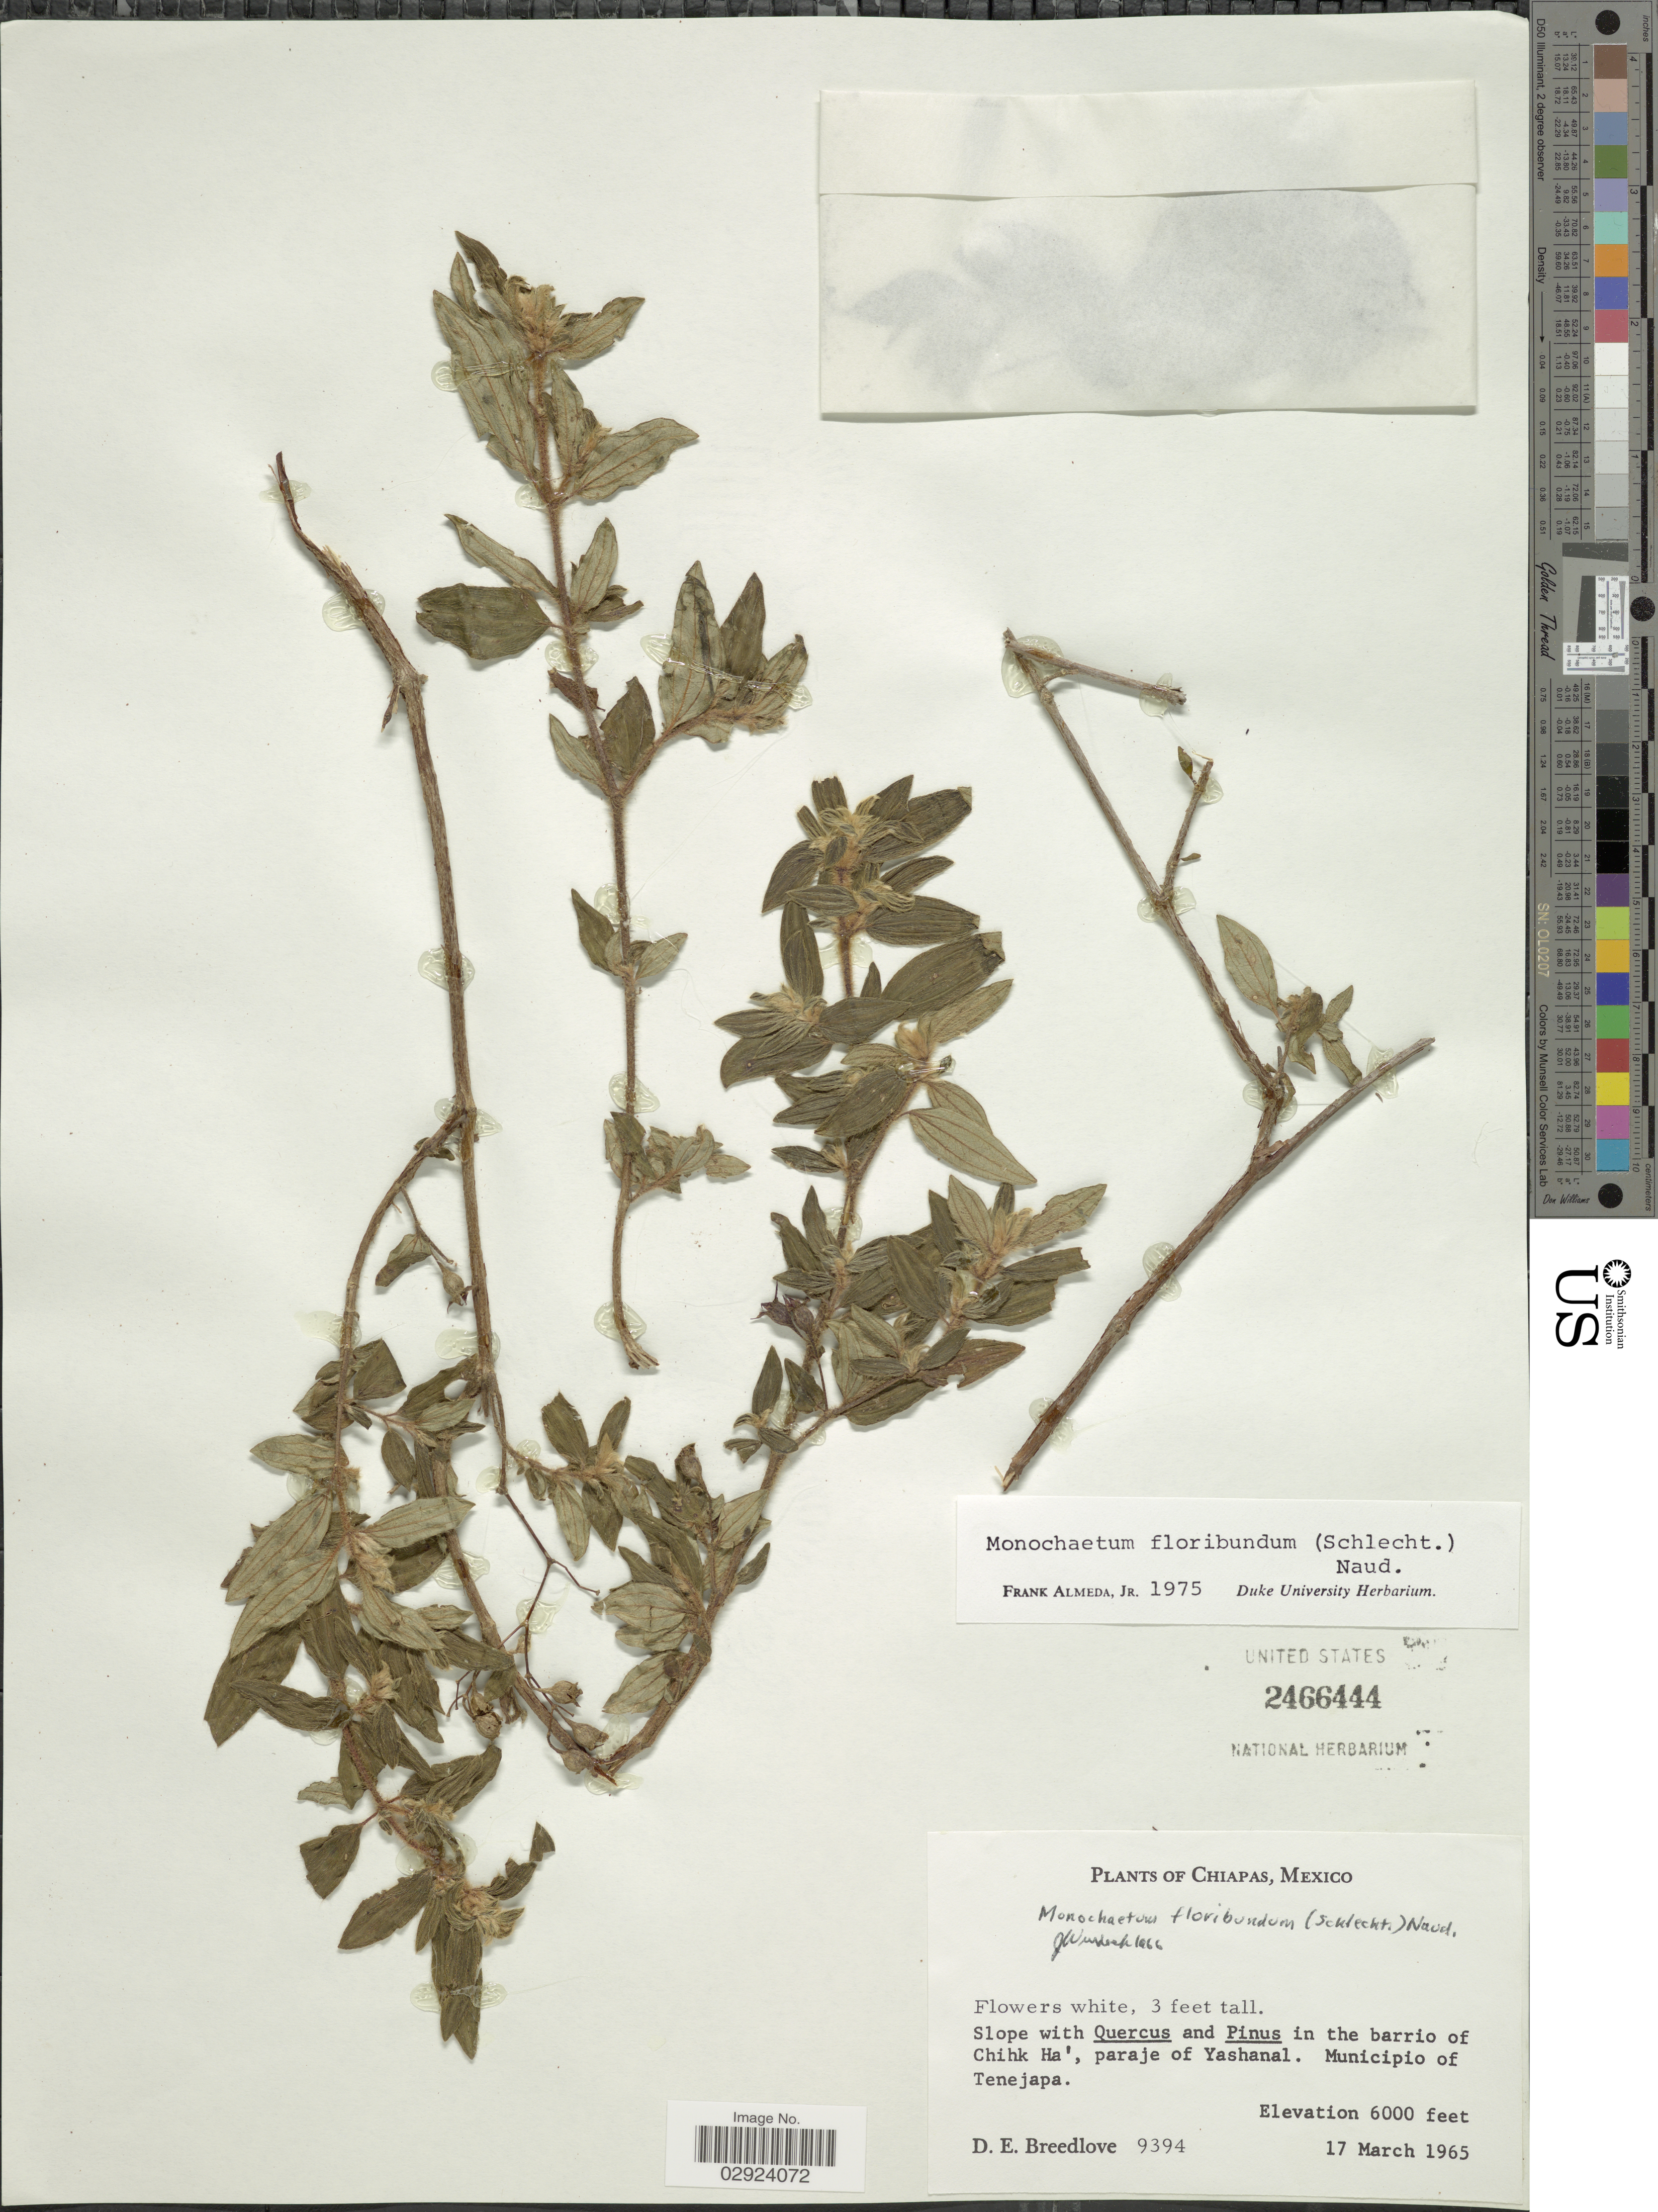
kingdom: Plantae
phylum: Tracheophyta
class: Magnoliopsida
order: Myrtales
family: Melastomataceae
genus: Monochaetum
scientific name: Monochaetum floribundum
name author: (Schltdl.) Naudin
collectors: D. E. Breedlove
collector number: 9394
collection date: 1965-03-17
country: Mexico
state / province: Chiapas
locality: In the barrio of Chihk Ha', paraje of Yashanal. Municipio of Tenejapa.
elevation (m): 1829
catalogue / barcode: US 2466444